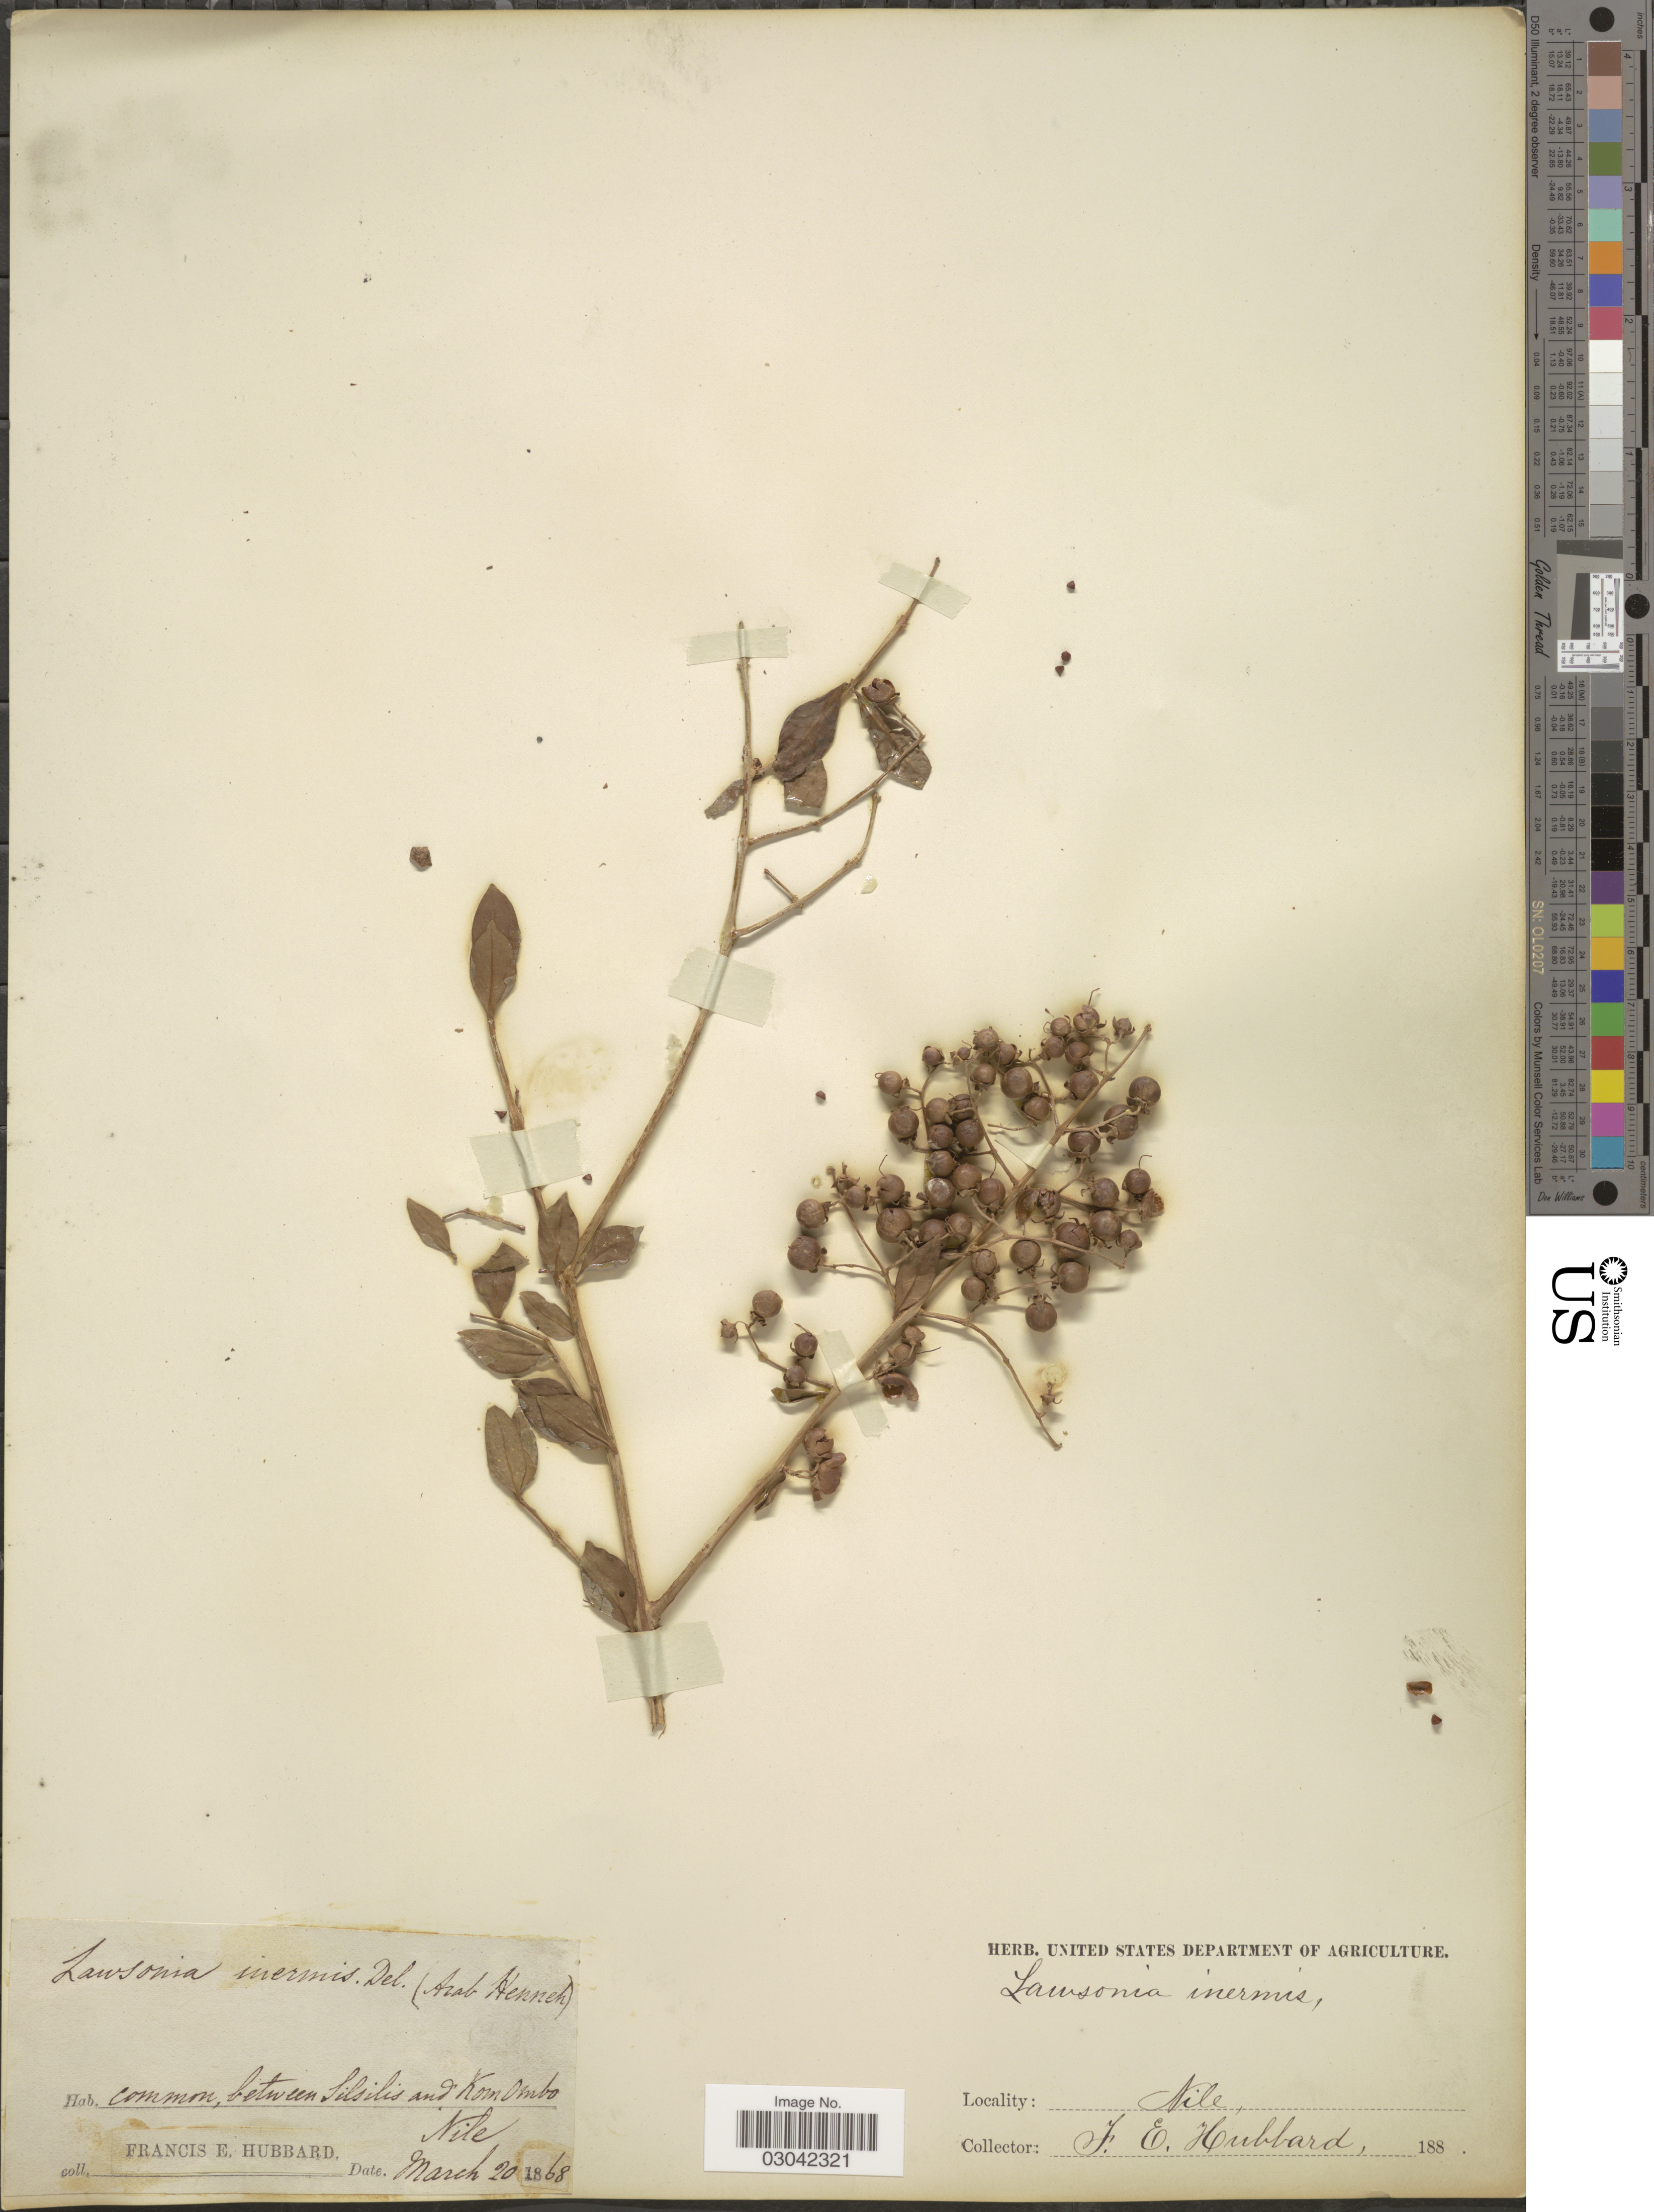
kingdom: Plantae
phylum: Tracheophyta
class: Magnoliopsida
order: Myrtales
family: Lythraceae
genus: Lawsonia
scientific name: Lawsonia inermis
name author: L.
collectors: F. E. Hubbard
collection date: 1868-03-20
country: Egypt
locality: Between Silsilis and Kom Ombo. Nile.